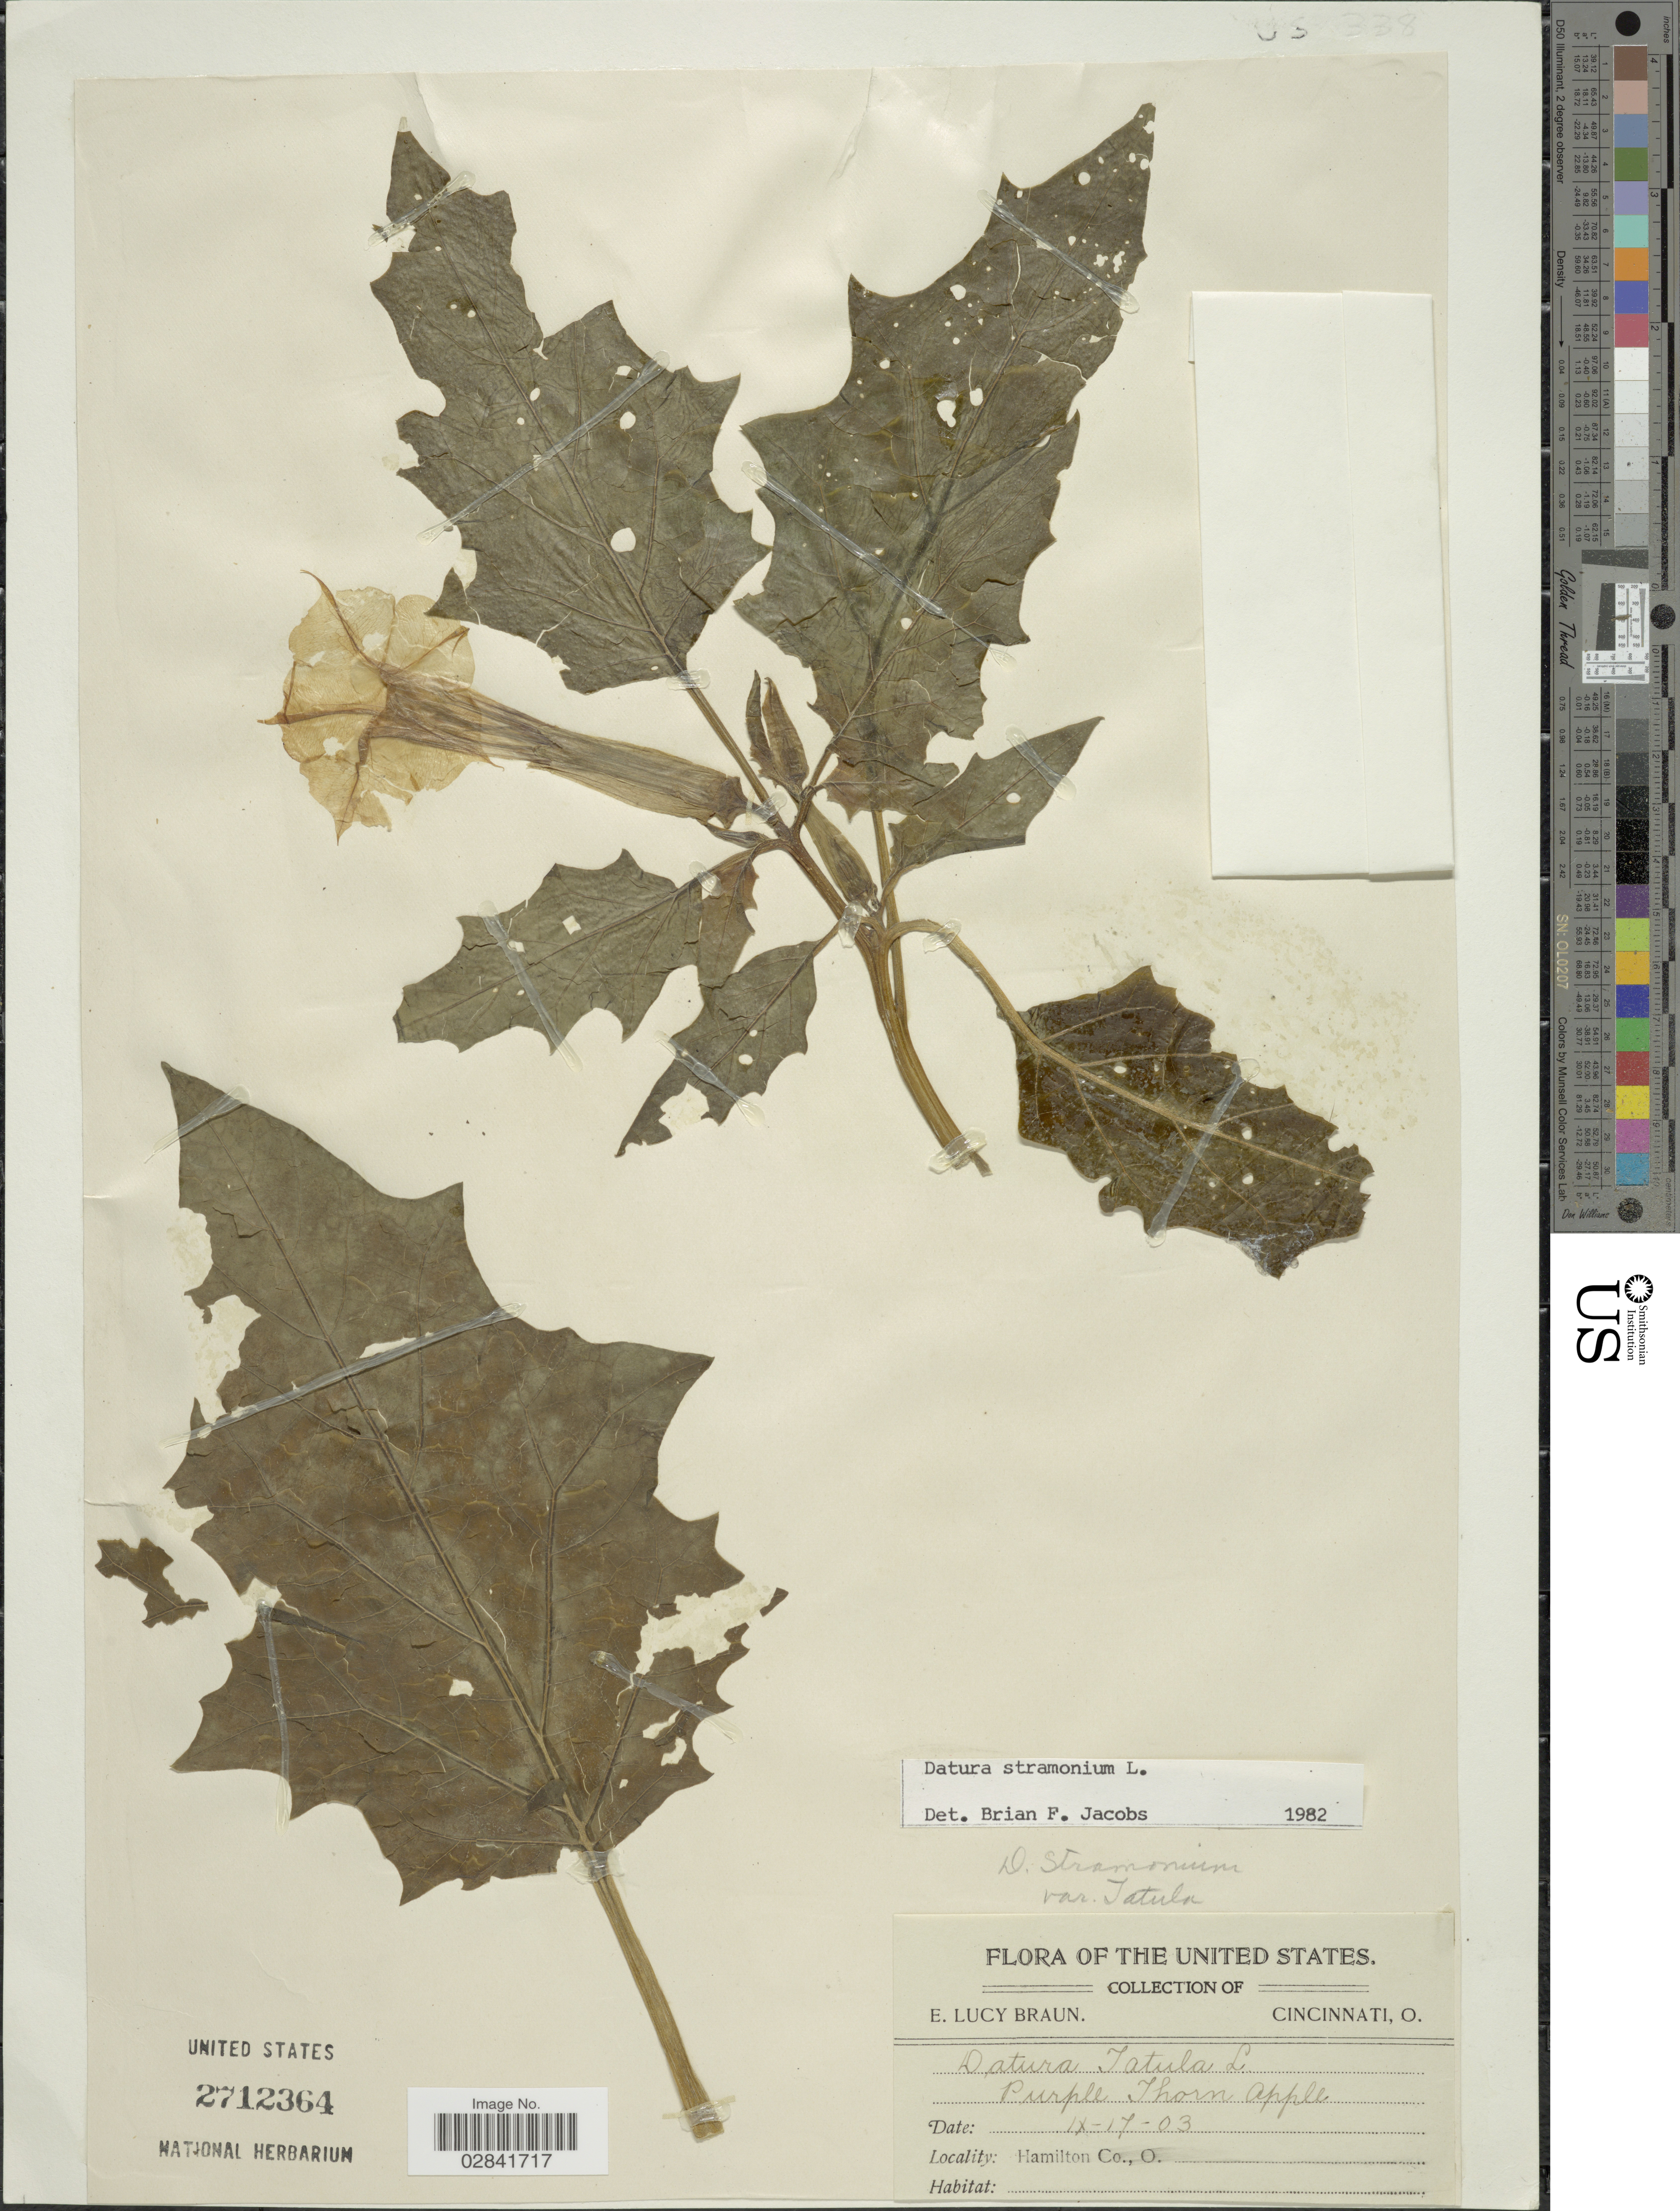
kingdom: Plantae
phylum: Tracheophyta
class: Magnoliopsida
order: Solanales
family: Solanaceae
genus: Datura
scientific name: Datura stramonium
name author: L.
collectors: E. L. Braun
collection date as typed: Transcribed d/m/y: 17/9/3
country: United States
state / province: Ohio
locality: Hamilton Co.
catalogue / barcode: US 2712364